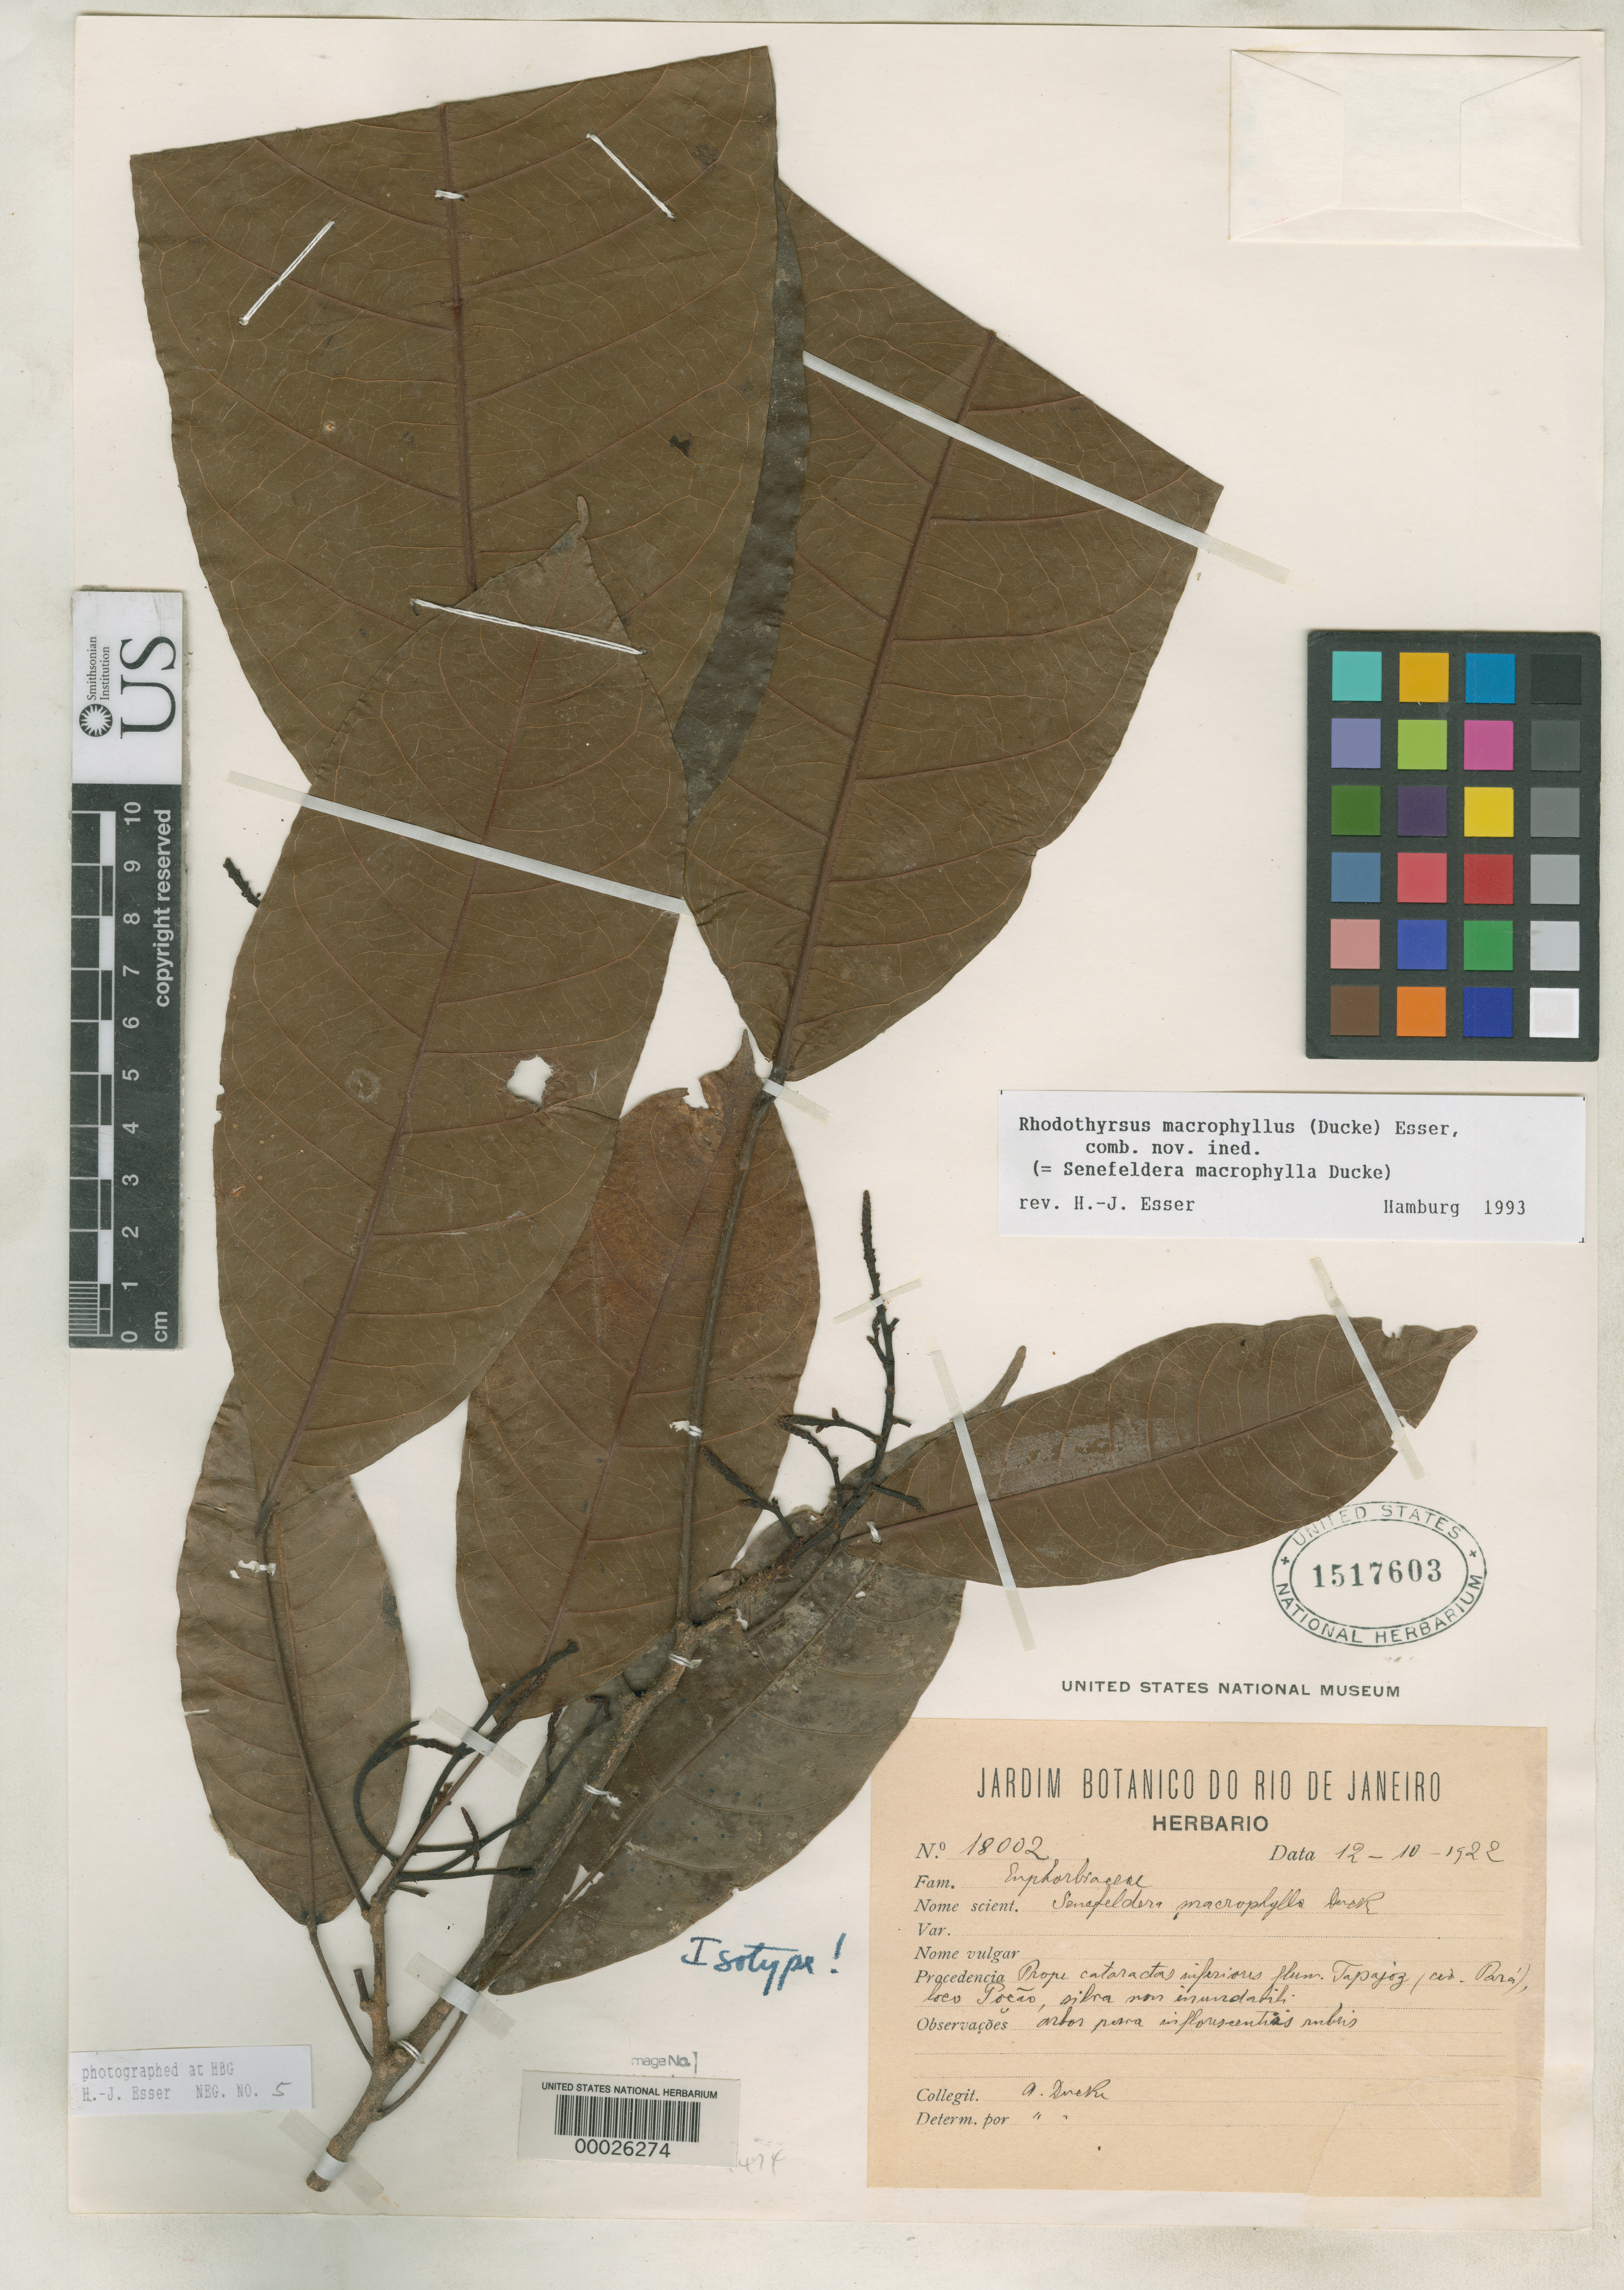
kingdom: Plantae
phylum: Tracheophyta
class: Magnoliopsida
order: Malpighiales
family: Euphorbiaceae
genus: Senefeldera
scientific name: Senefeldera macrophylla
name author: Ducke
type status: Syntype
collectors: A. Ducke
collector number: Herb. Jard. Bot. Rio 18002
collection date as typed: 12 Oct 1922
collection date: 1922-10-12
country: Brazil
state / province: Pará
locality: Prope cataractas inferiores fluminis Tapajoz, Pocao.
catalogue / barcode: US 1517603